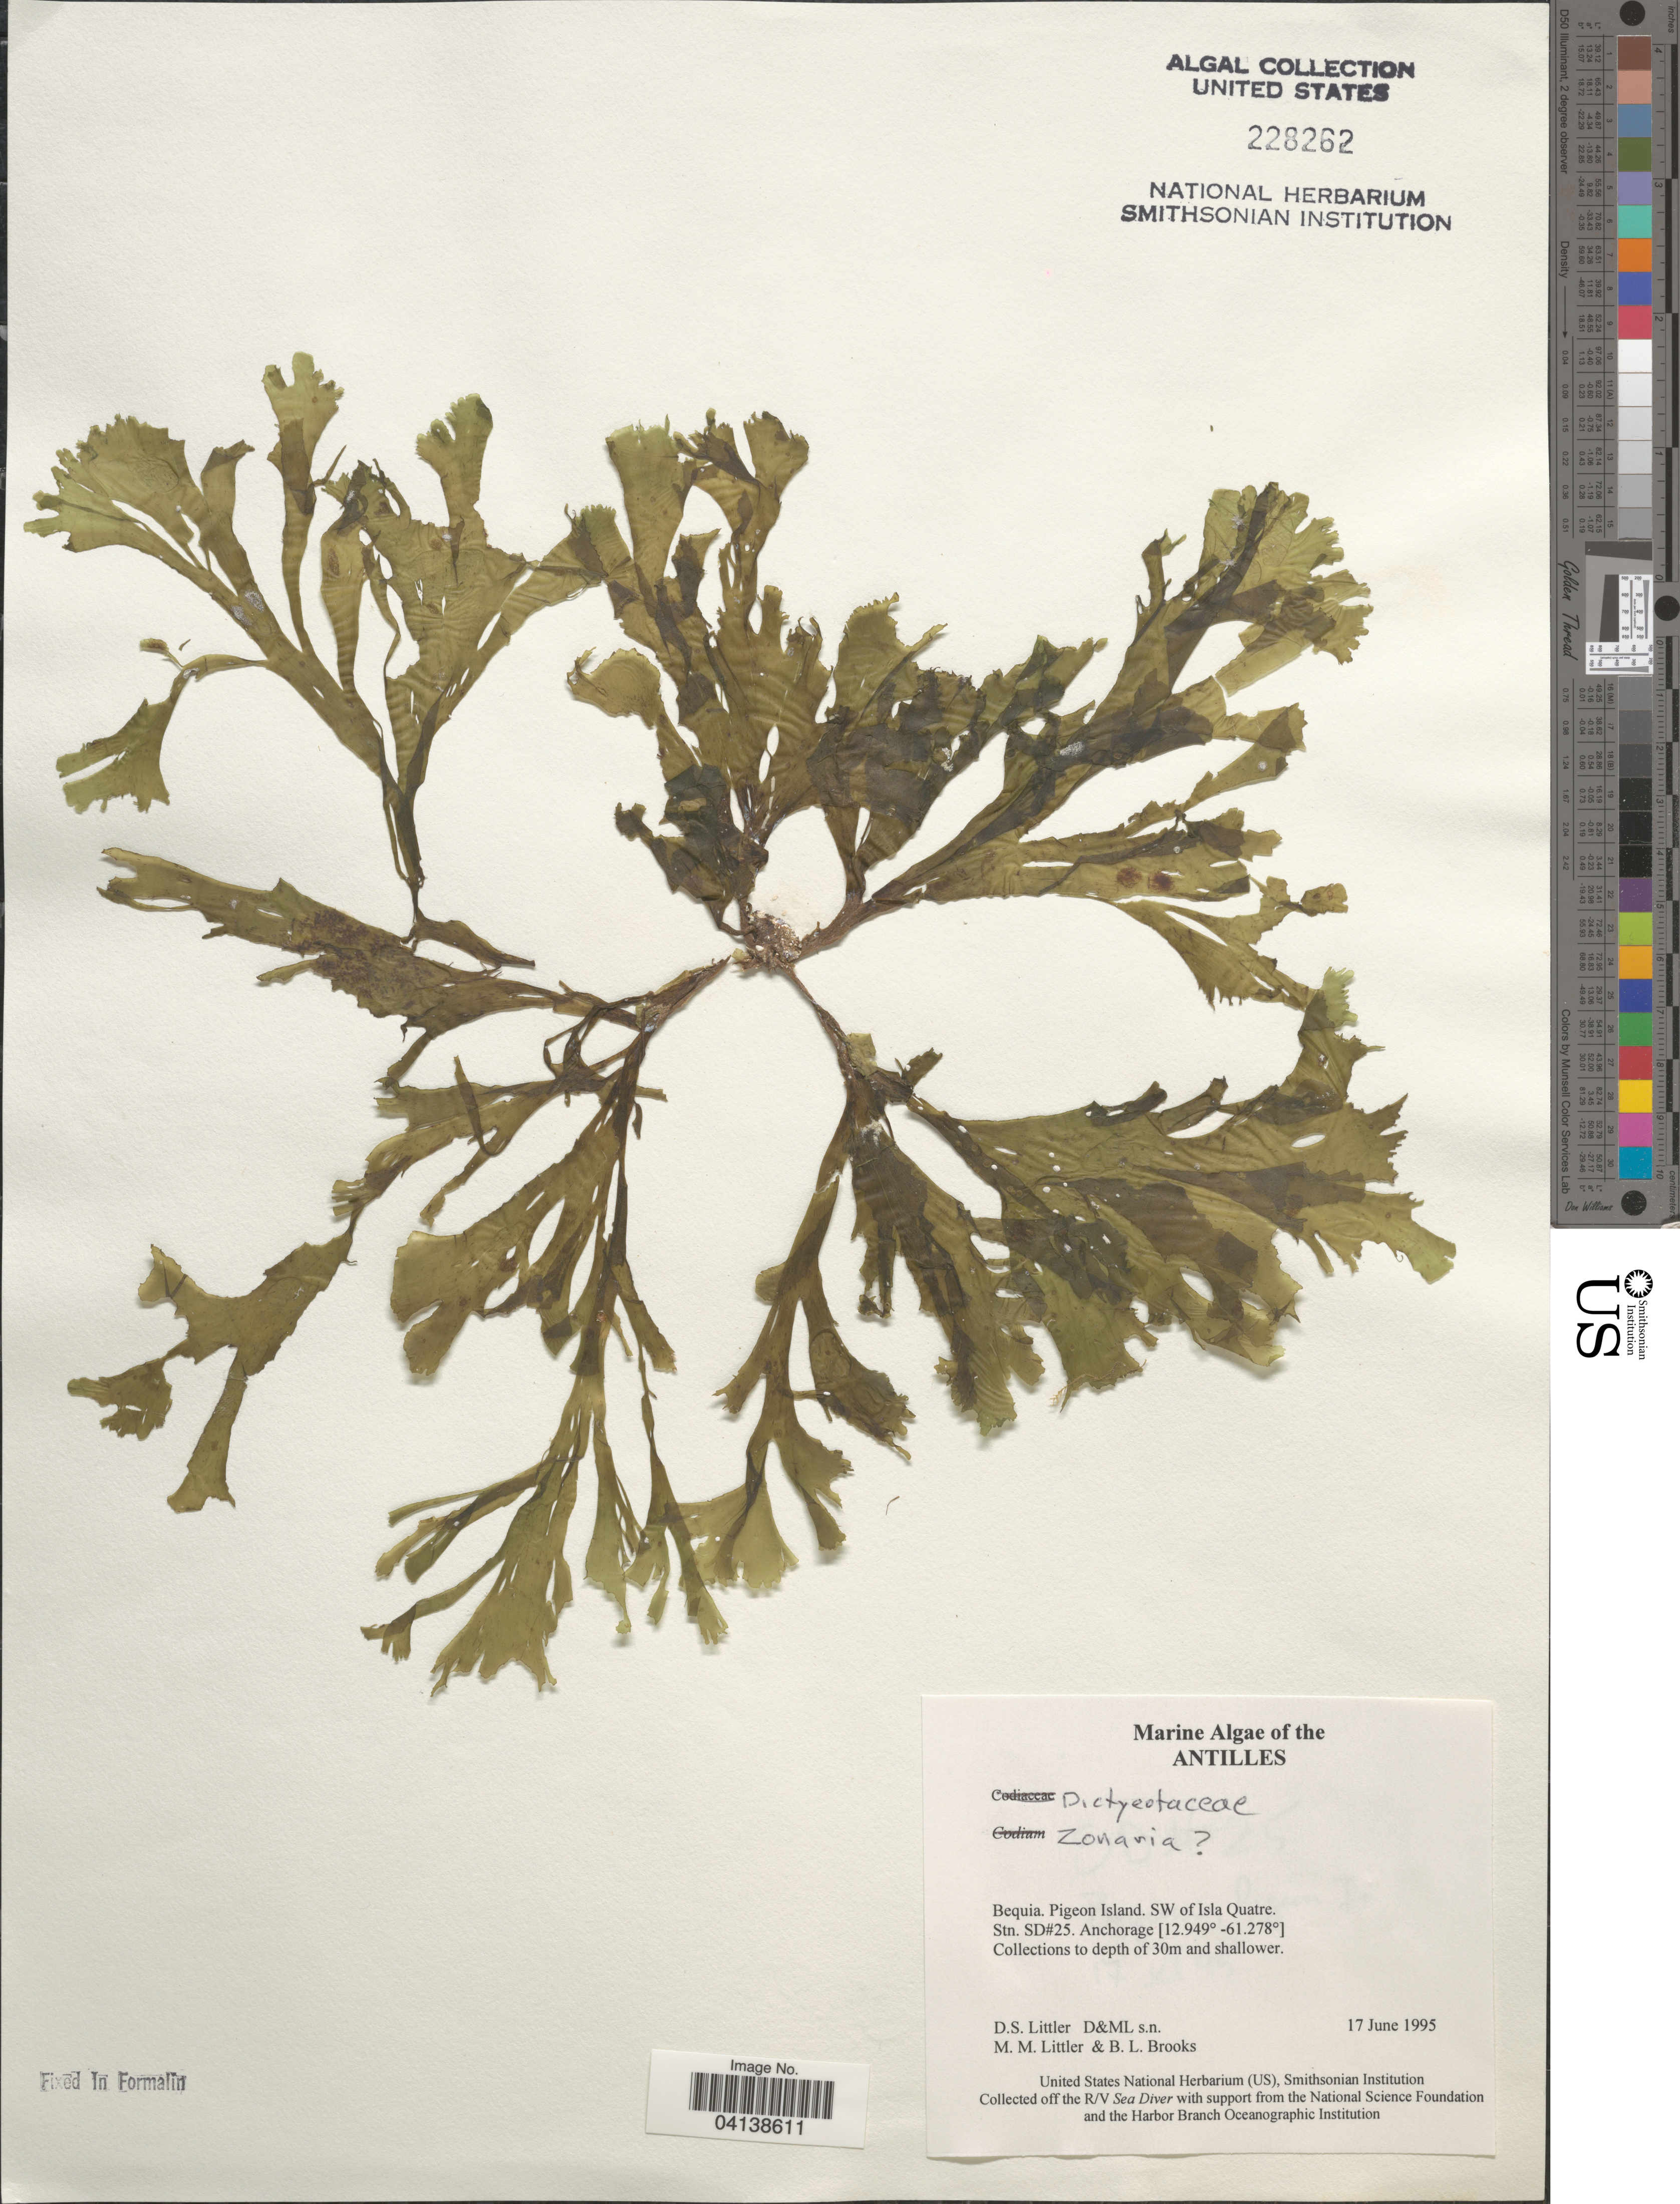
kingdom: Chromista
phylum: Ochrophyta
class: Phaeophyceae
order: Dictyotales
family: Dictyotaceae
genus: Zonaria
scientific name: Zonaria sp.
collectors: D. S. Littler & B. Brooks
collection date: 1995-06-17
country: St. Vincent - Grenadines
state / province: Grenadines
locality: Antilles. Bequia. Pigeon Island. SW of Isla Quatre. Stn. SD#25.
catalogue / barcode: US 228262